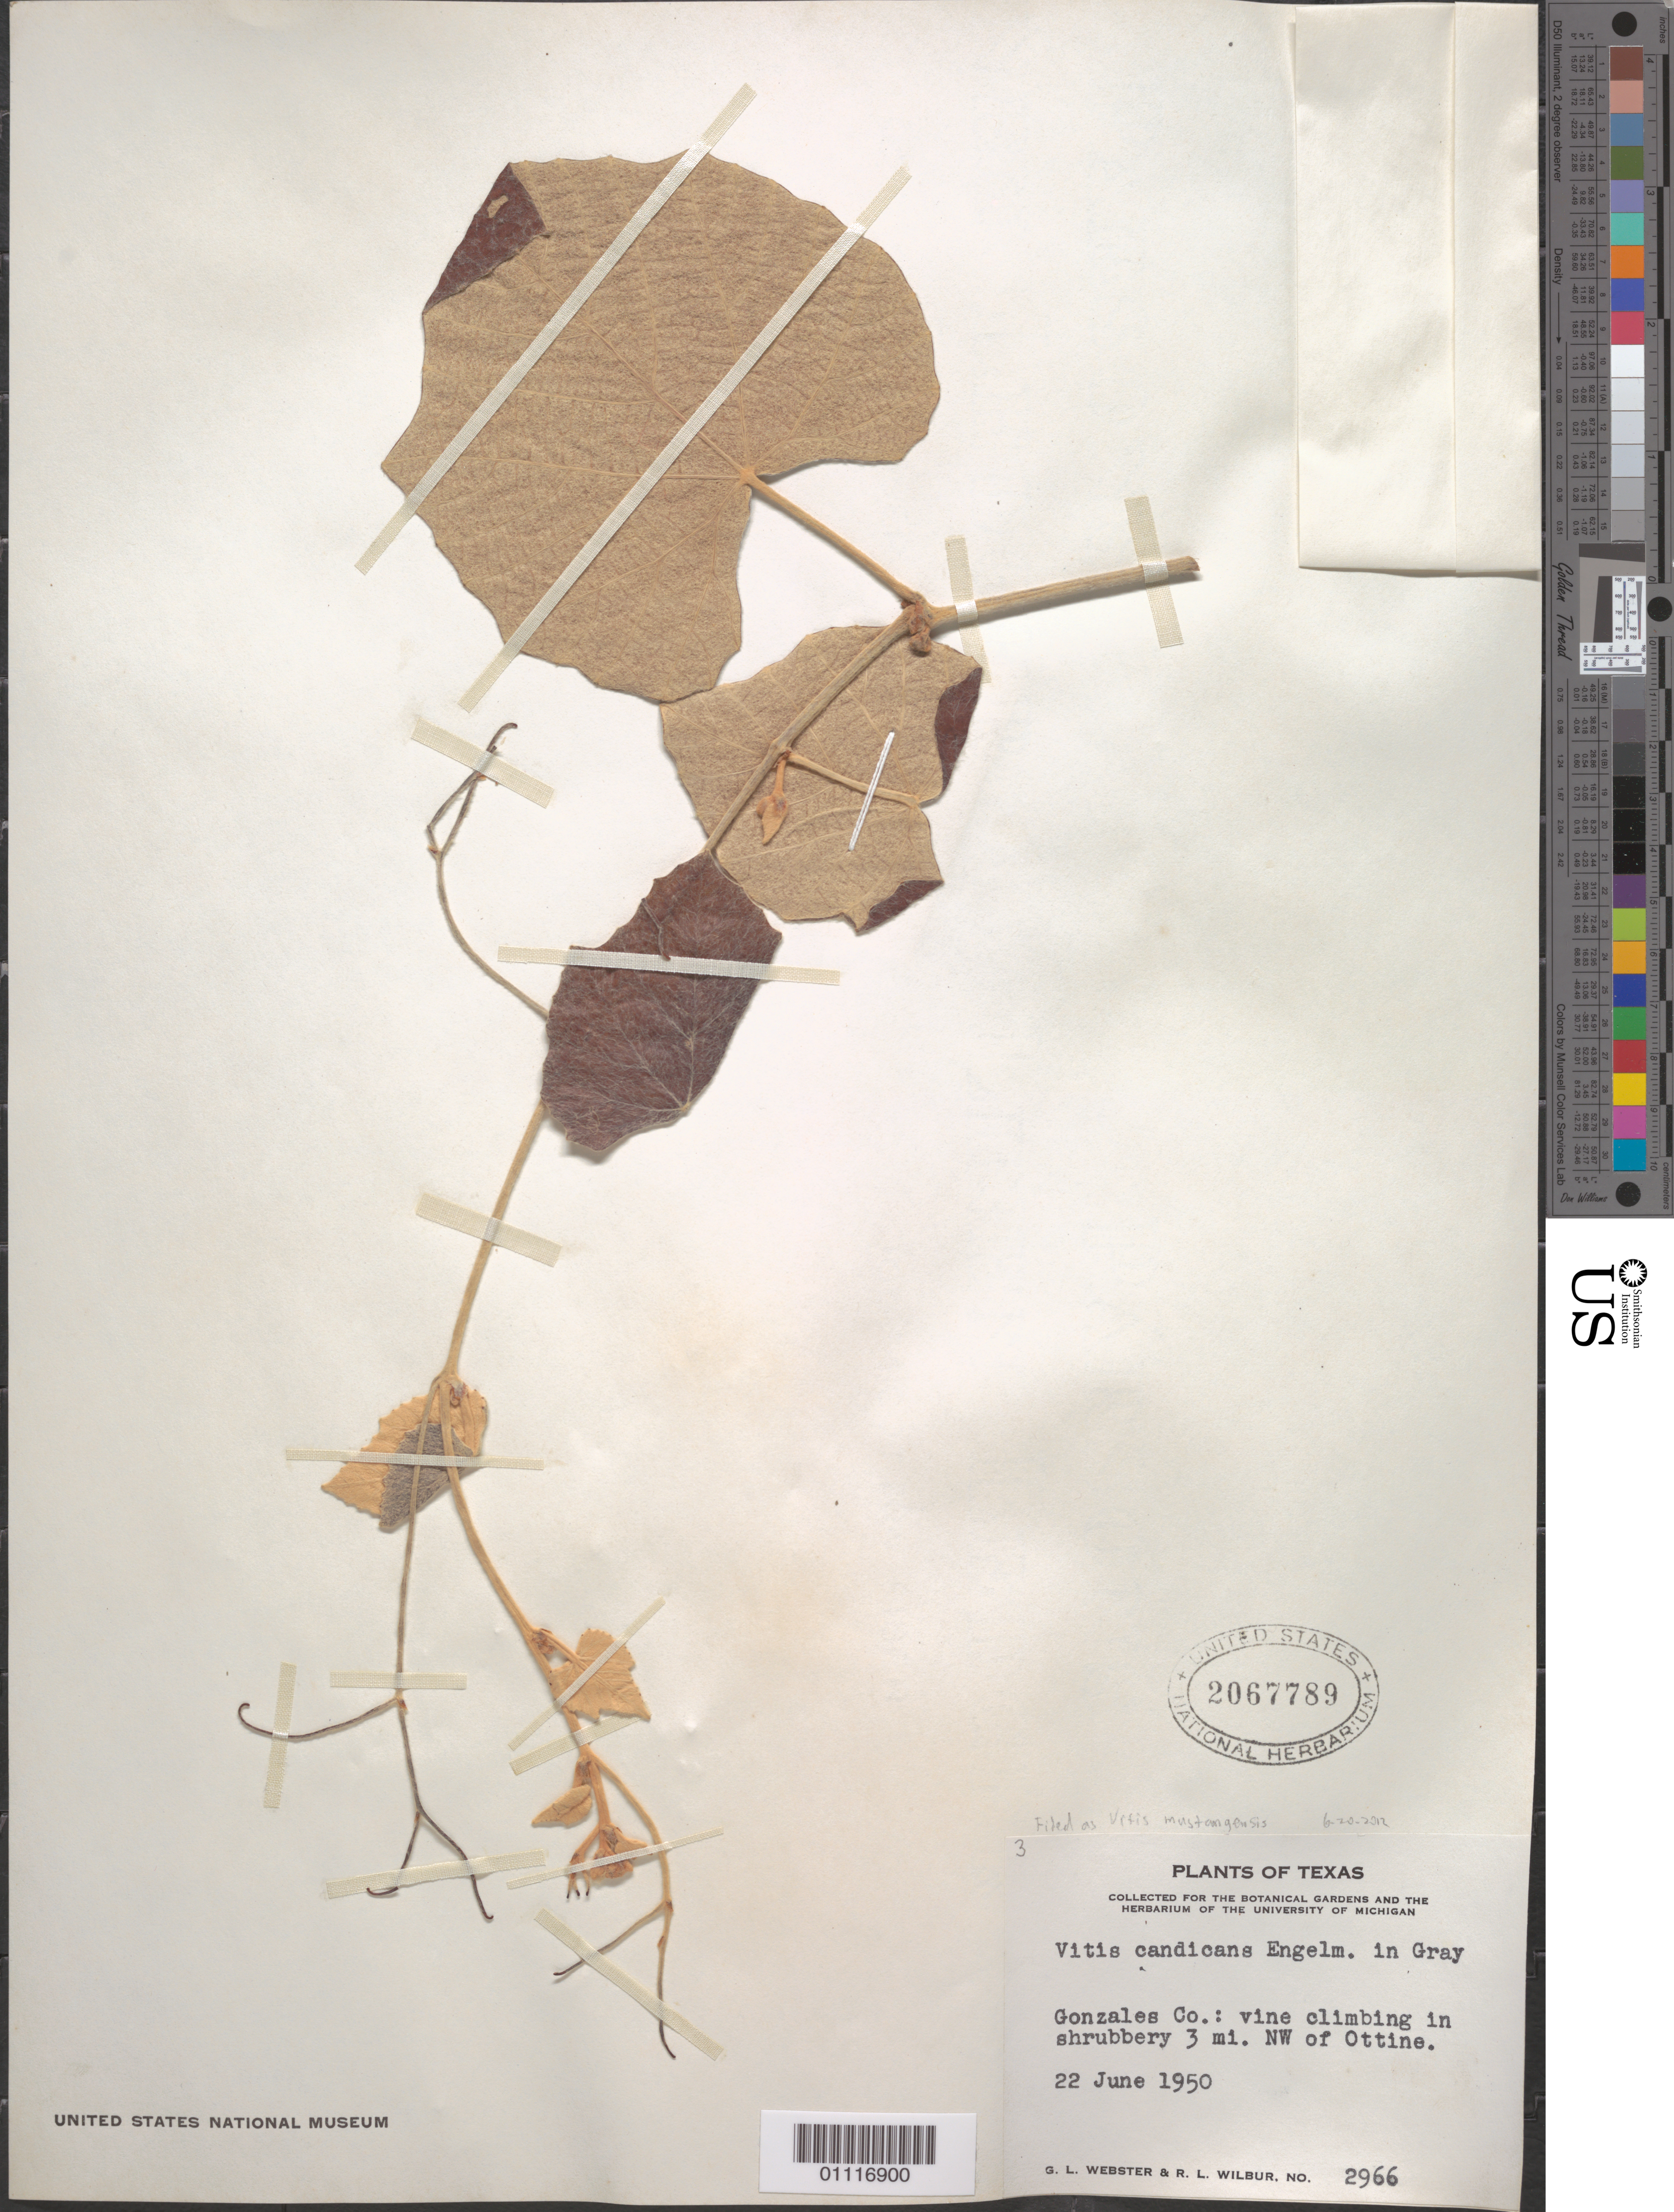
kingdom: Plantae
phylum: Tracheophyta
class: Magnoliopsida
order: Vitales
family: Vitaceae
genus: Vitis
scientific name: Vitis mustangensis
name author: Buckley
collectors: G. L. Webster & R. L. Wilbur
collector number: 2966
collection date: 1950-06-22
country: United States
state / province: Texas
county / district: Gonzales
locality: shrubbery 3 mi. NW of Ottine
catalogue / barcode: US 2067789